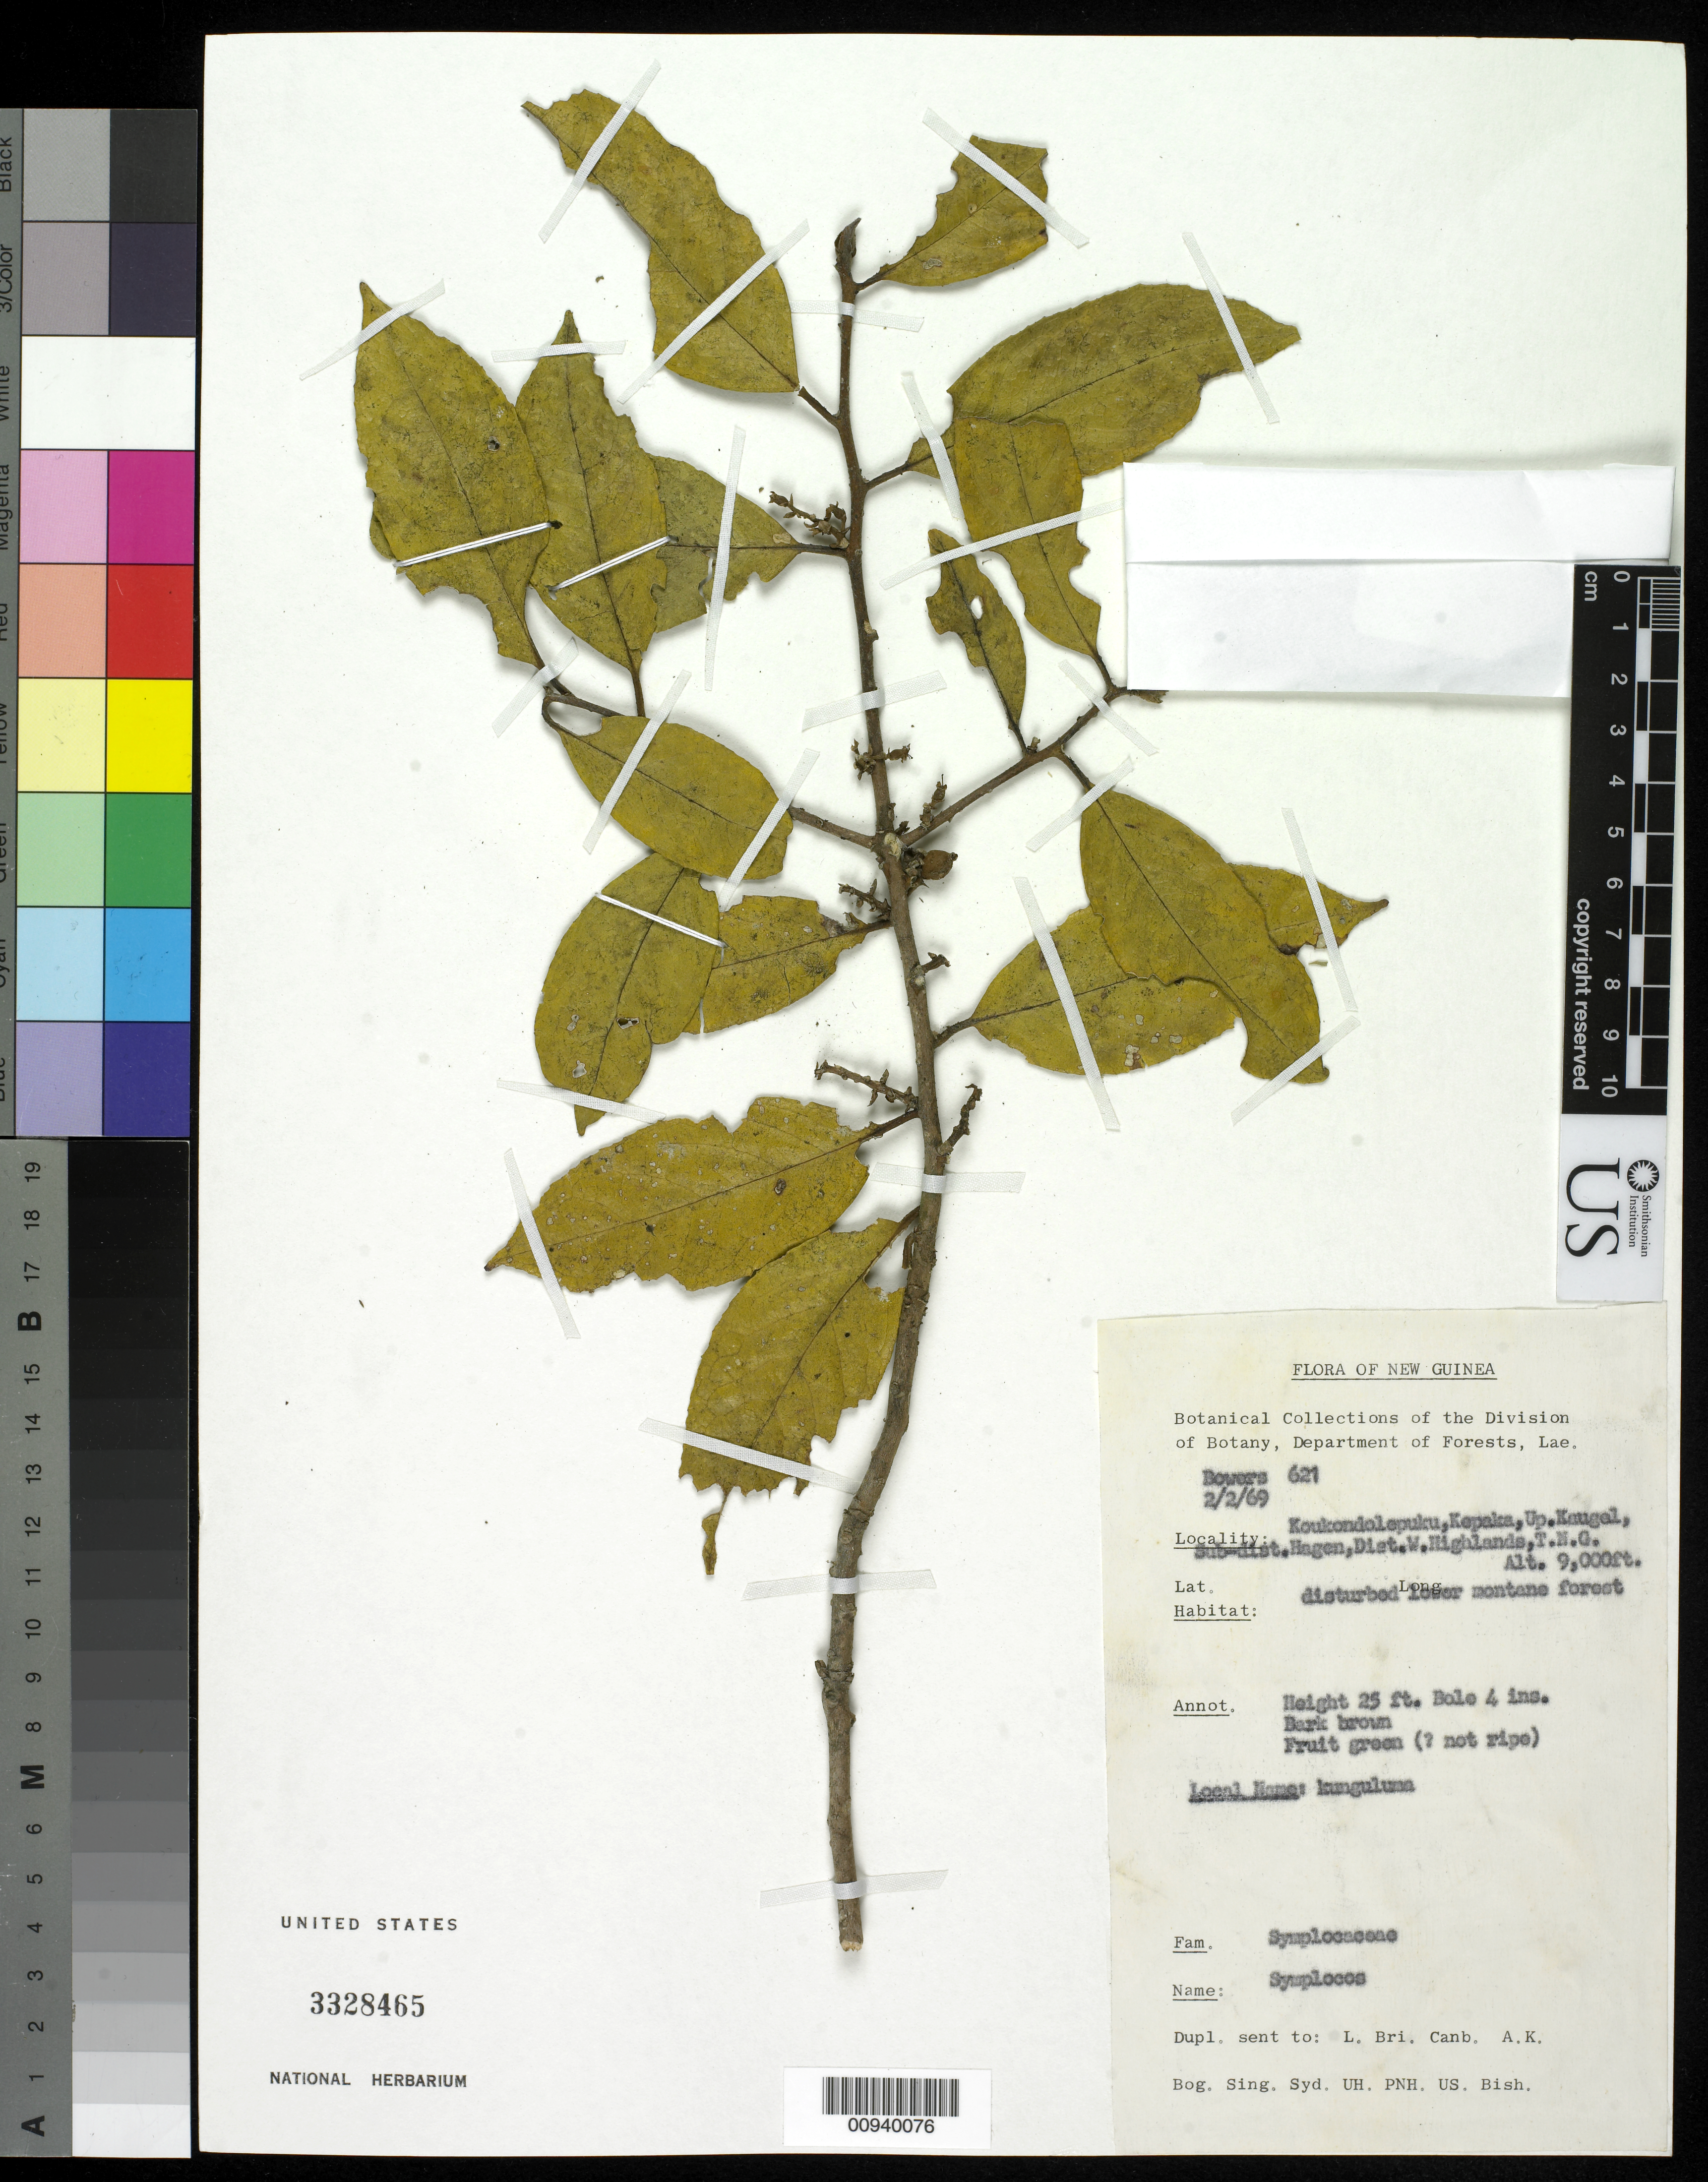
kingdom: Plantae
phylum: Tracheophyta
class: Magnoliopsida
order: Ericales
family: Symplocaceae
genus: Symplocos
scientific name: Symplocos sp.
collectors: N. Bowers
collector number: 621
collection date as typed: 02 Feb 1969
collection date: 1969-02-02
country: Papua New Guinea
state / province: Western Highlands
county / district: Mount Hagen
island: New Guinea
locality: Koukondolepuku, Kepaka, Up. Kaugel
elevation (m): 2743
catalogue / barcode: US 3328465